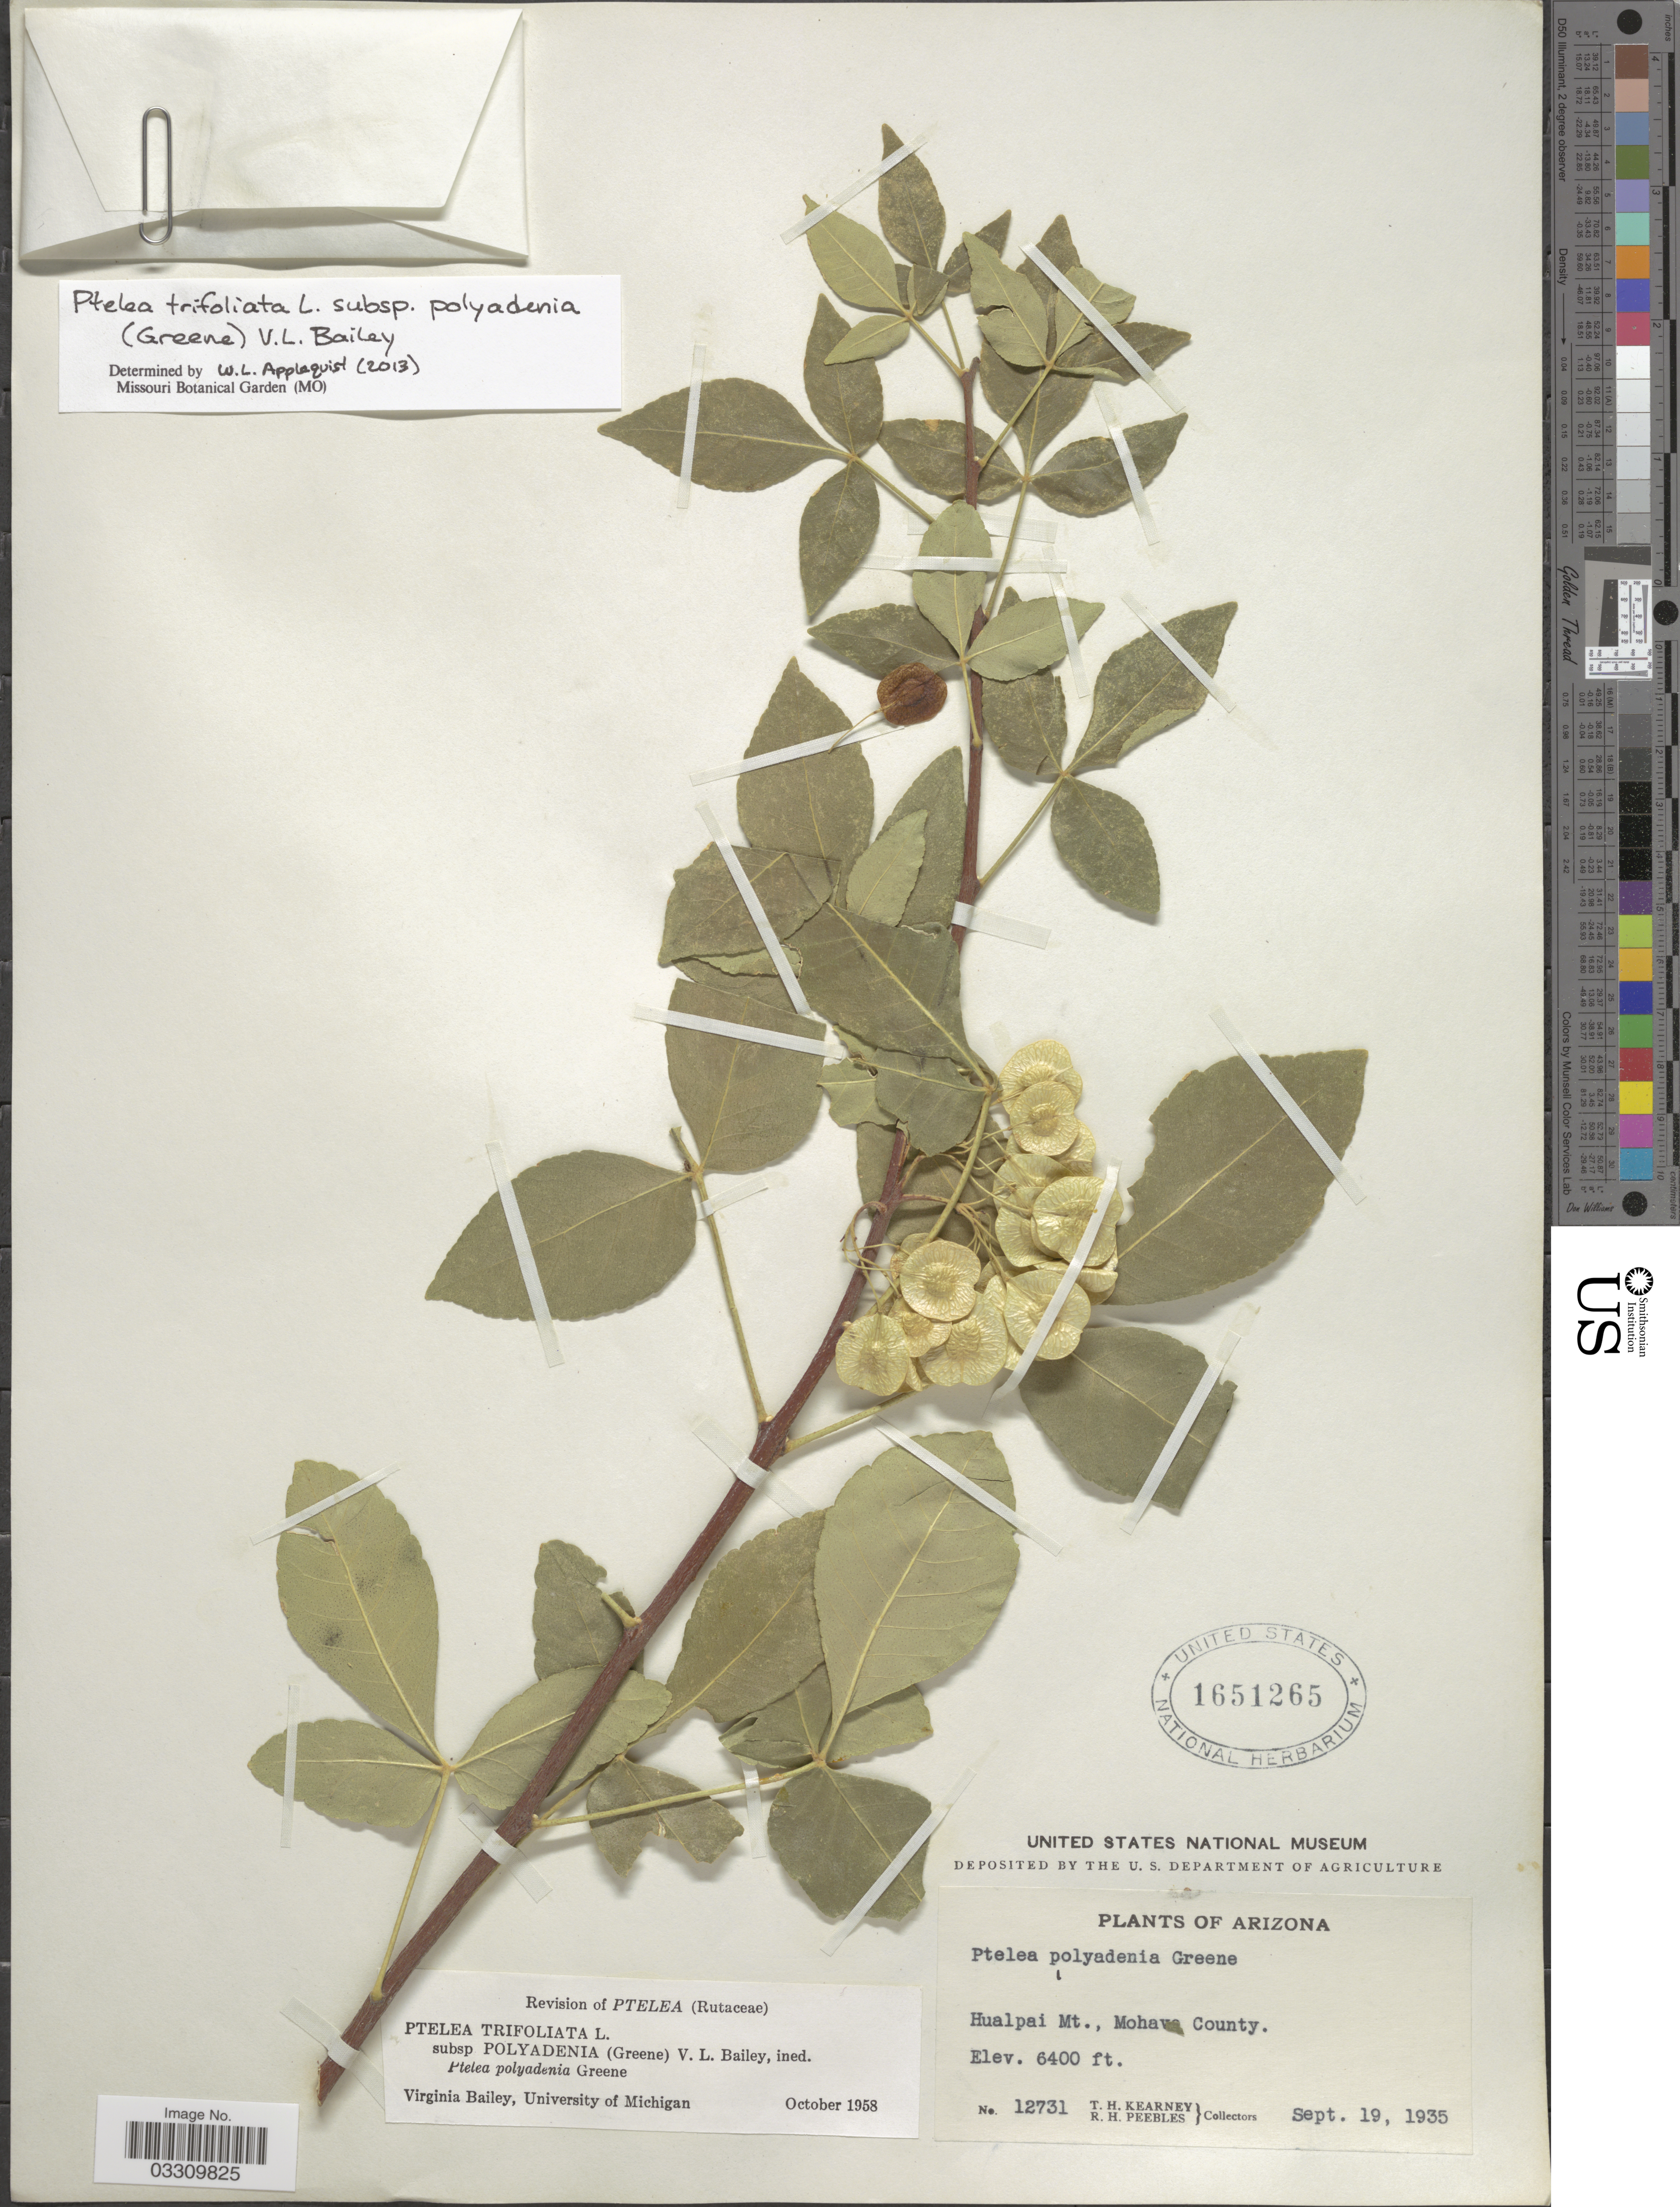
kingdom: Plantae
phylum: Tracheophyta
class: Magnoliopsida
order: Sapindales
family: Rutaceae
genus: Ptelea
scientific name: Ptelea trifoliata subsp. polyadenia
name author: (Greene) V. L. Bailey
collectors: T. H. Kearney & R. H. Peebles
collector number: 12731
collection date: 1935-09-19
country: United States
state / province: Arizona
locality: Hualpai Mt., Mohave County.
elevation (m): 1951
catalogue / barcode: US 1651265